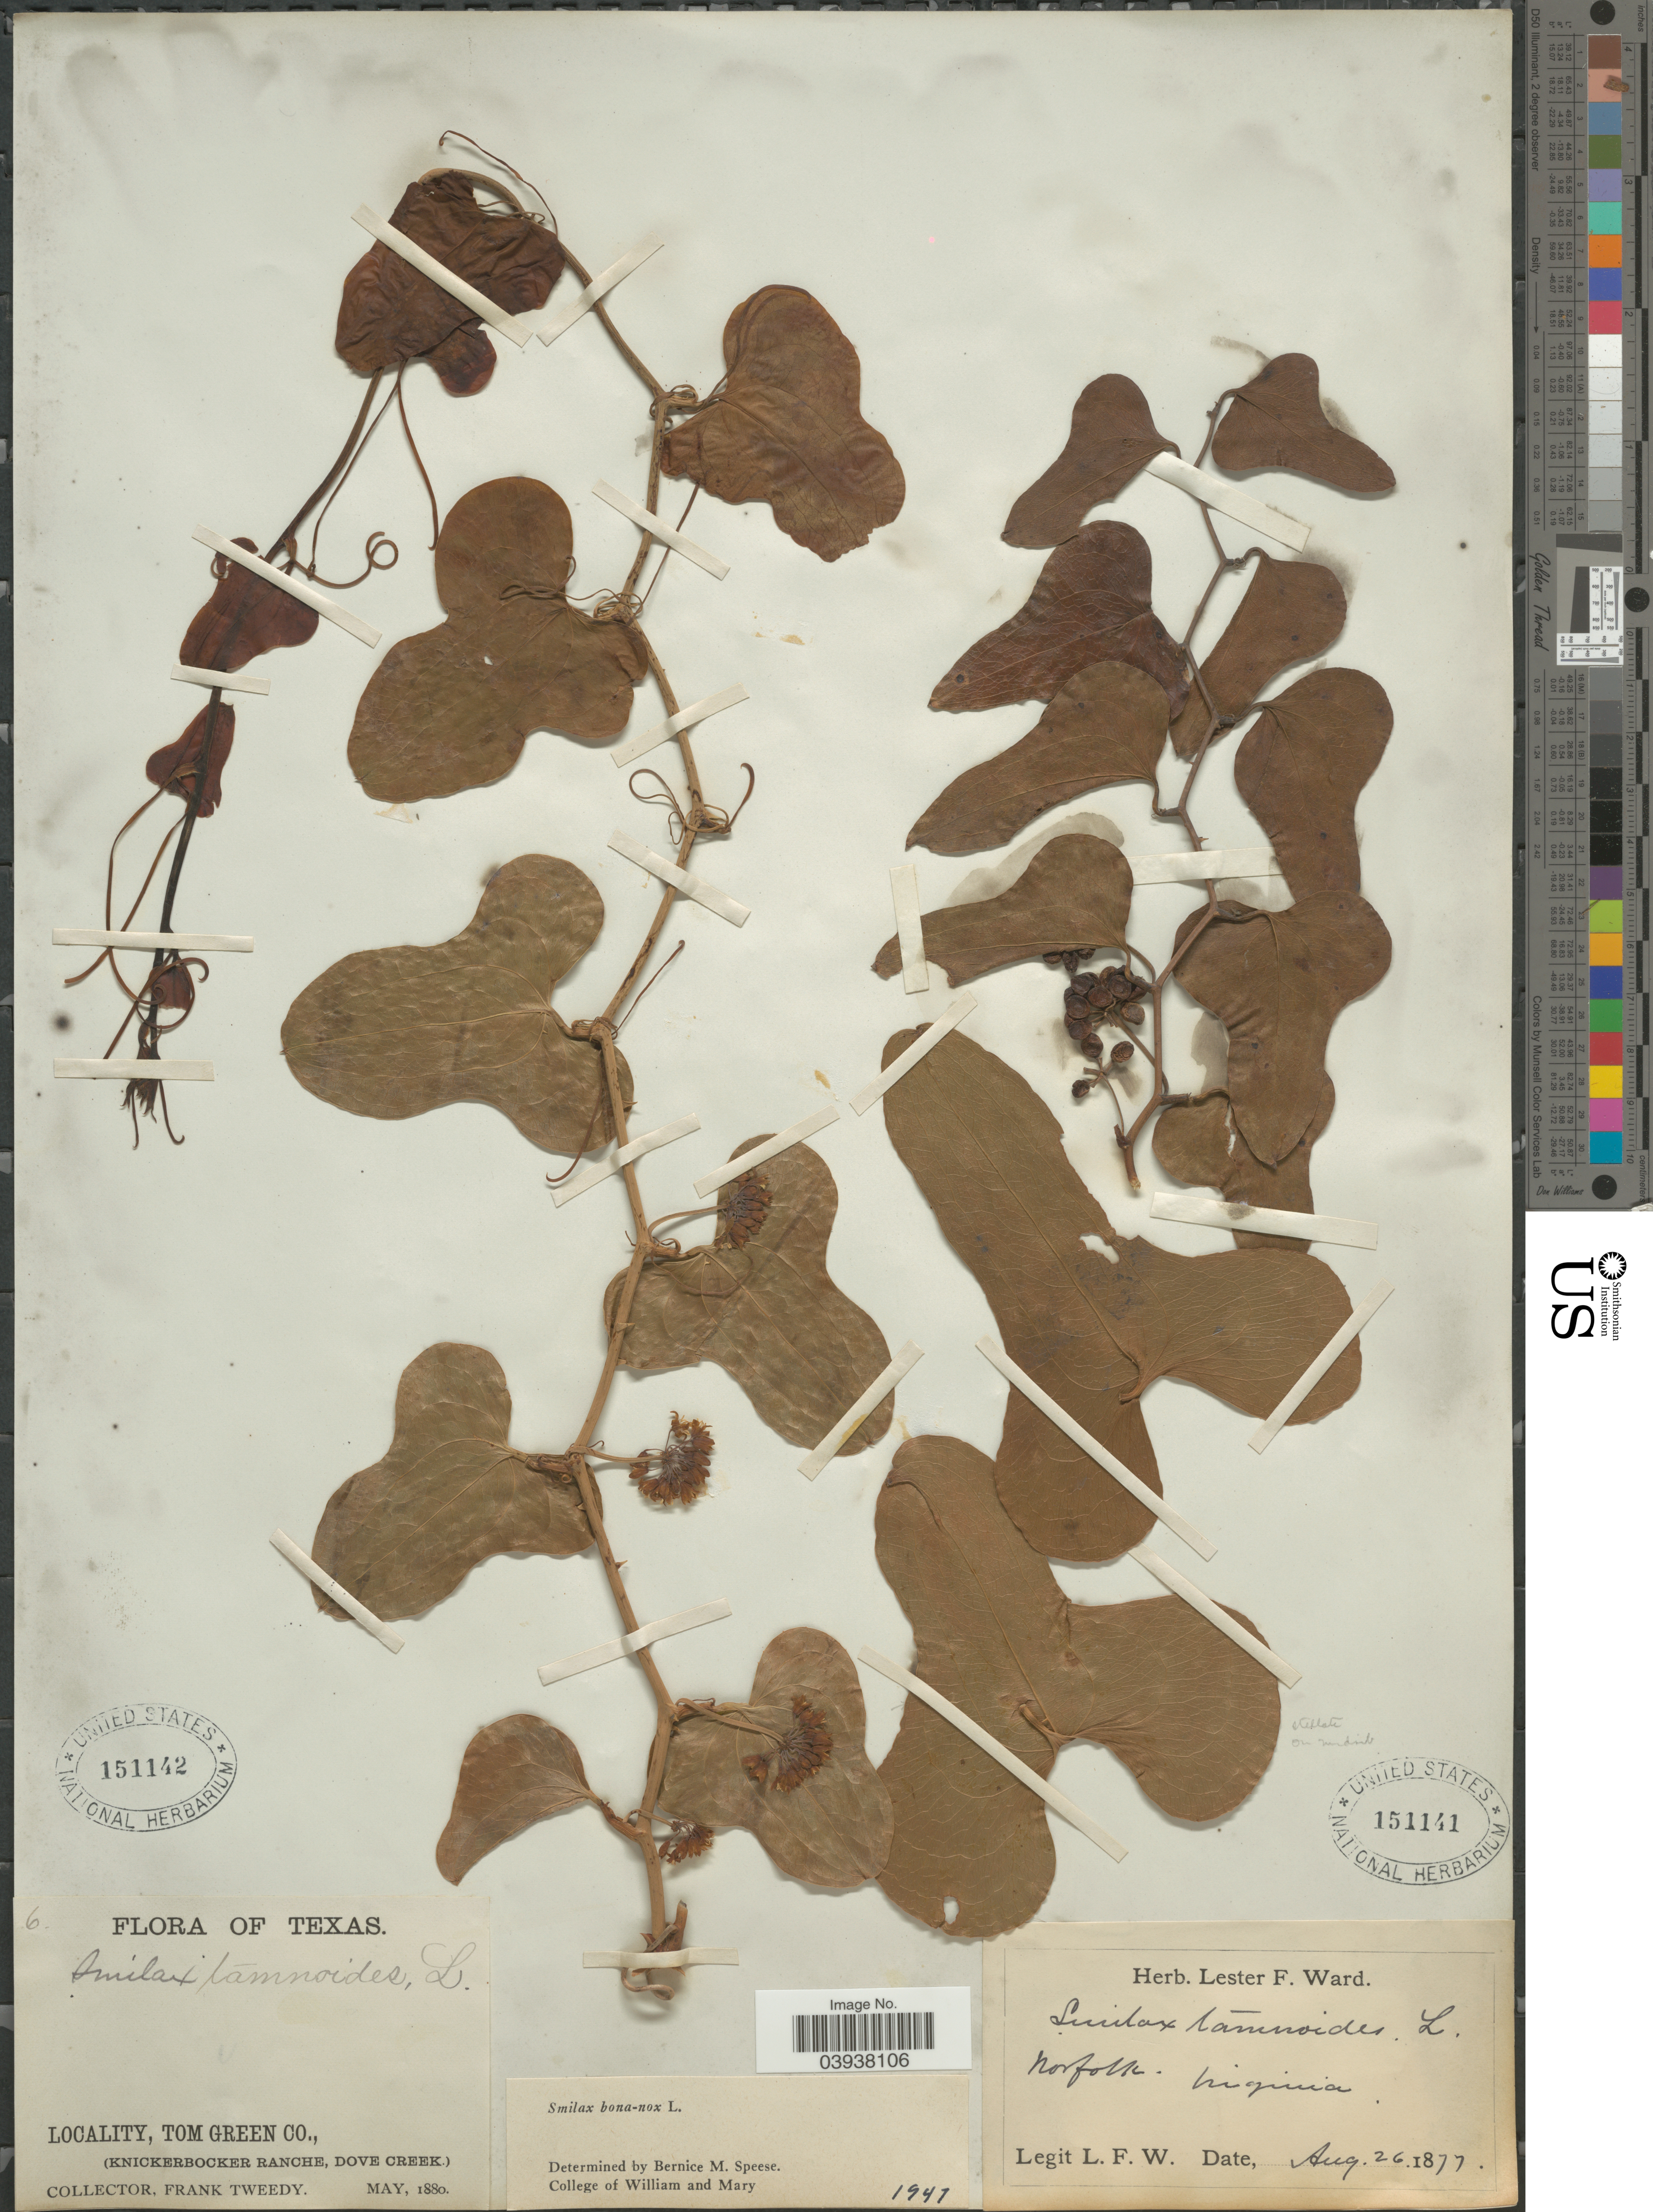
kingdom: Plantae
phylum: Tracheophyta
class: Liliopsida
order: Liliales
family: Smilacaceae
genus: Smilax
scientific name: Smilax bona-nox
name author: L.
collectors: F. Tweedy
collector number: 6?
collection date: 1880-05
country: United States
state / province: Texas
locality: Tom Green Co., (Knickerbocker Ranche, Dove Creek.).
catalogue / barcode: US 151142-2